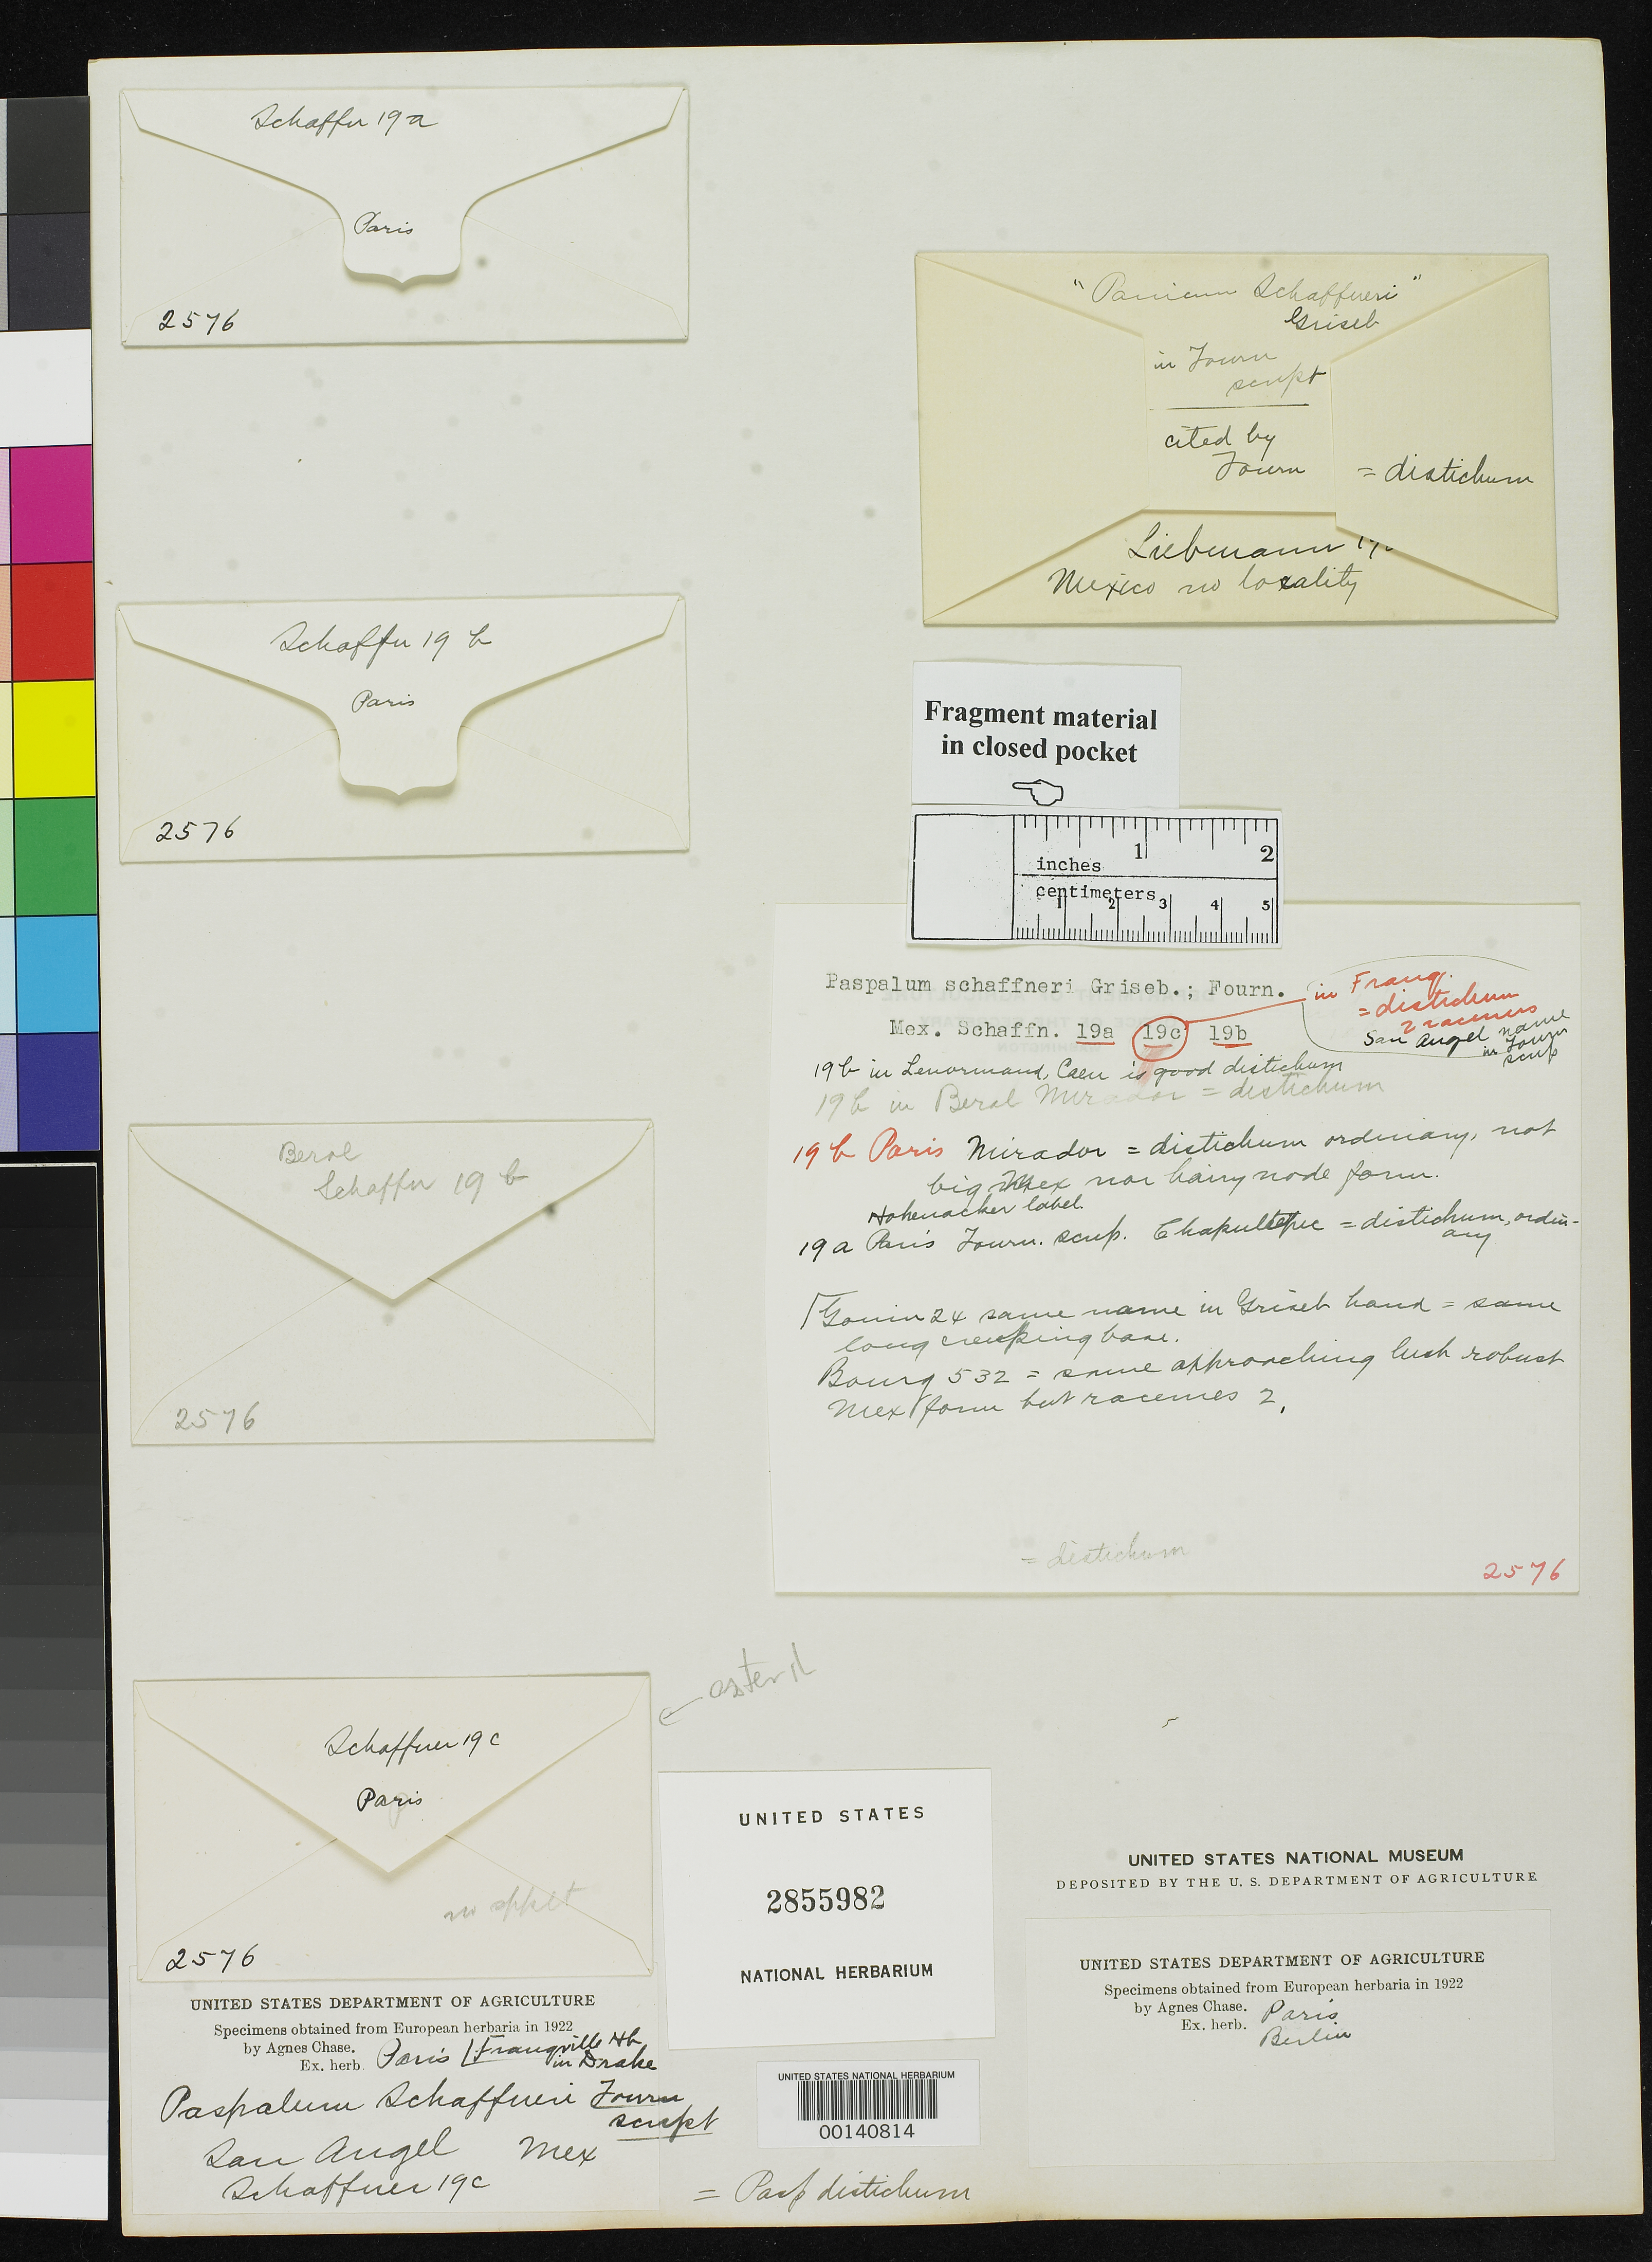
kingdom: Plantae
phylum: Tracheophyta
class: Liliopsida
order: Poales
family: Poaceae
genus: Paspalum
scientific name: Paspalum schaffneri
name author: Griseb. ex E. Fourn.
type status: Type Fragment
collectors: J. G. Schaffner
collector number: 19a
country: Mexico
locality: Chapultepec.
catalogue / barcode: US 2855982